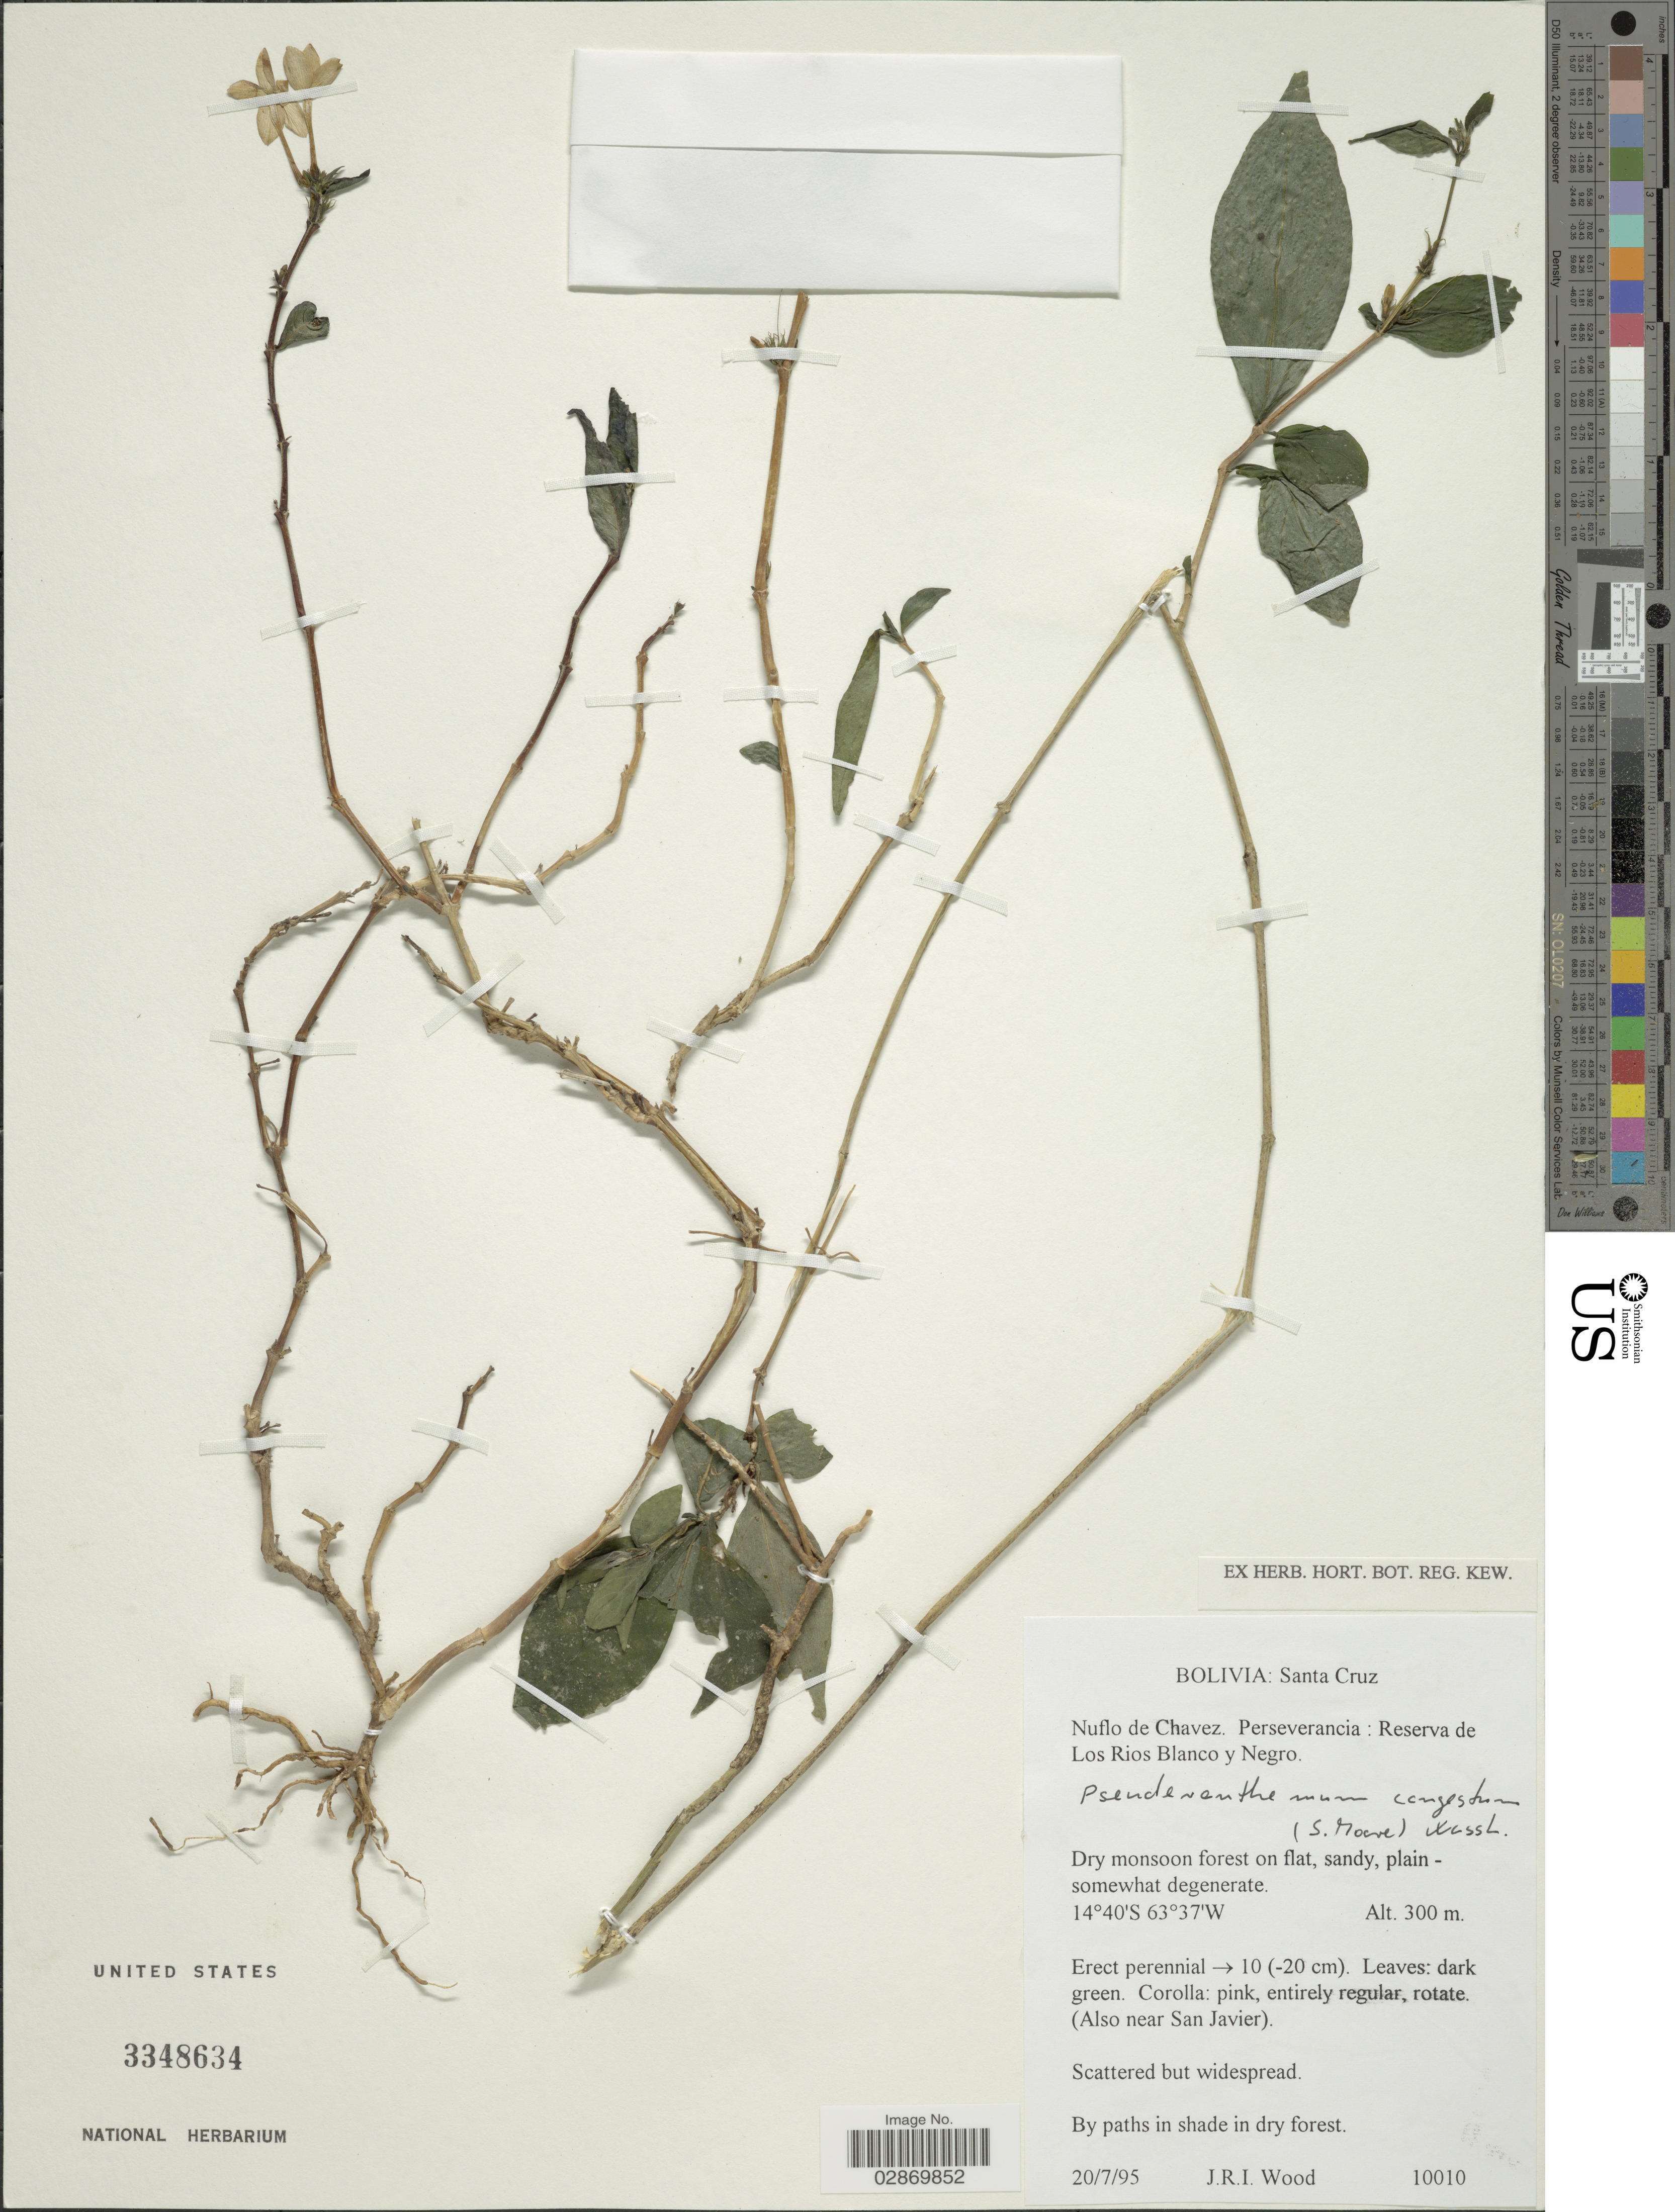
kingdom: Plantae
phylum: Tracheophyta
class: Magnoliopsida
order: Lamiales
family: Acanthaceae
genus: Pseuderanthemum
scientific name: Pseuderanthemum congestum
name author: (S. Moore) Wassh.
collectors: J. R. I. Wood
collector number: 10010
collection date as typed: Transcribed d/m/y: 20/7/95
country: Bolivia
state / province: Santa Cruz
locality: Nuflo de Chavez, Perseverancia, Reserva de Los Rios Blanco y Negro.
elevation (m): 300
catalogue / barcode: US 3348634